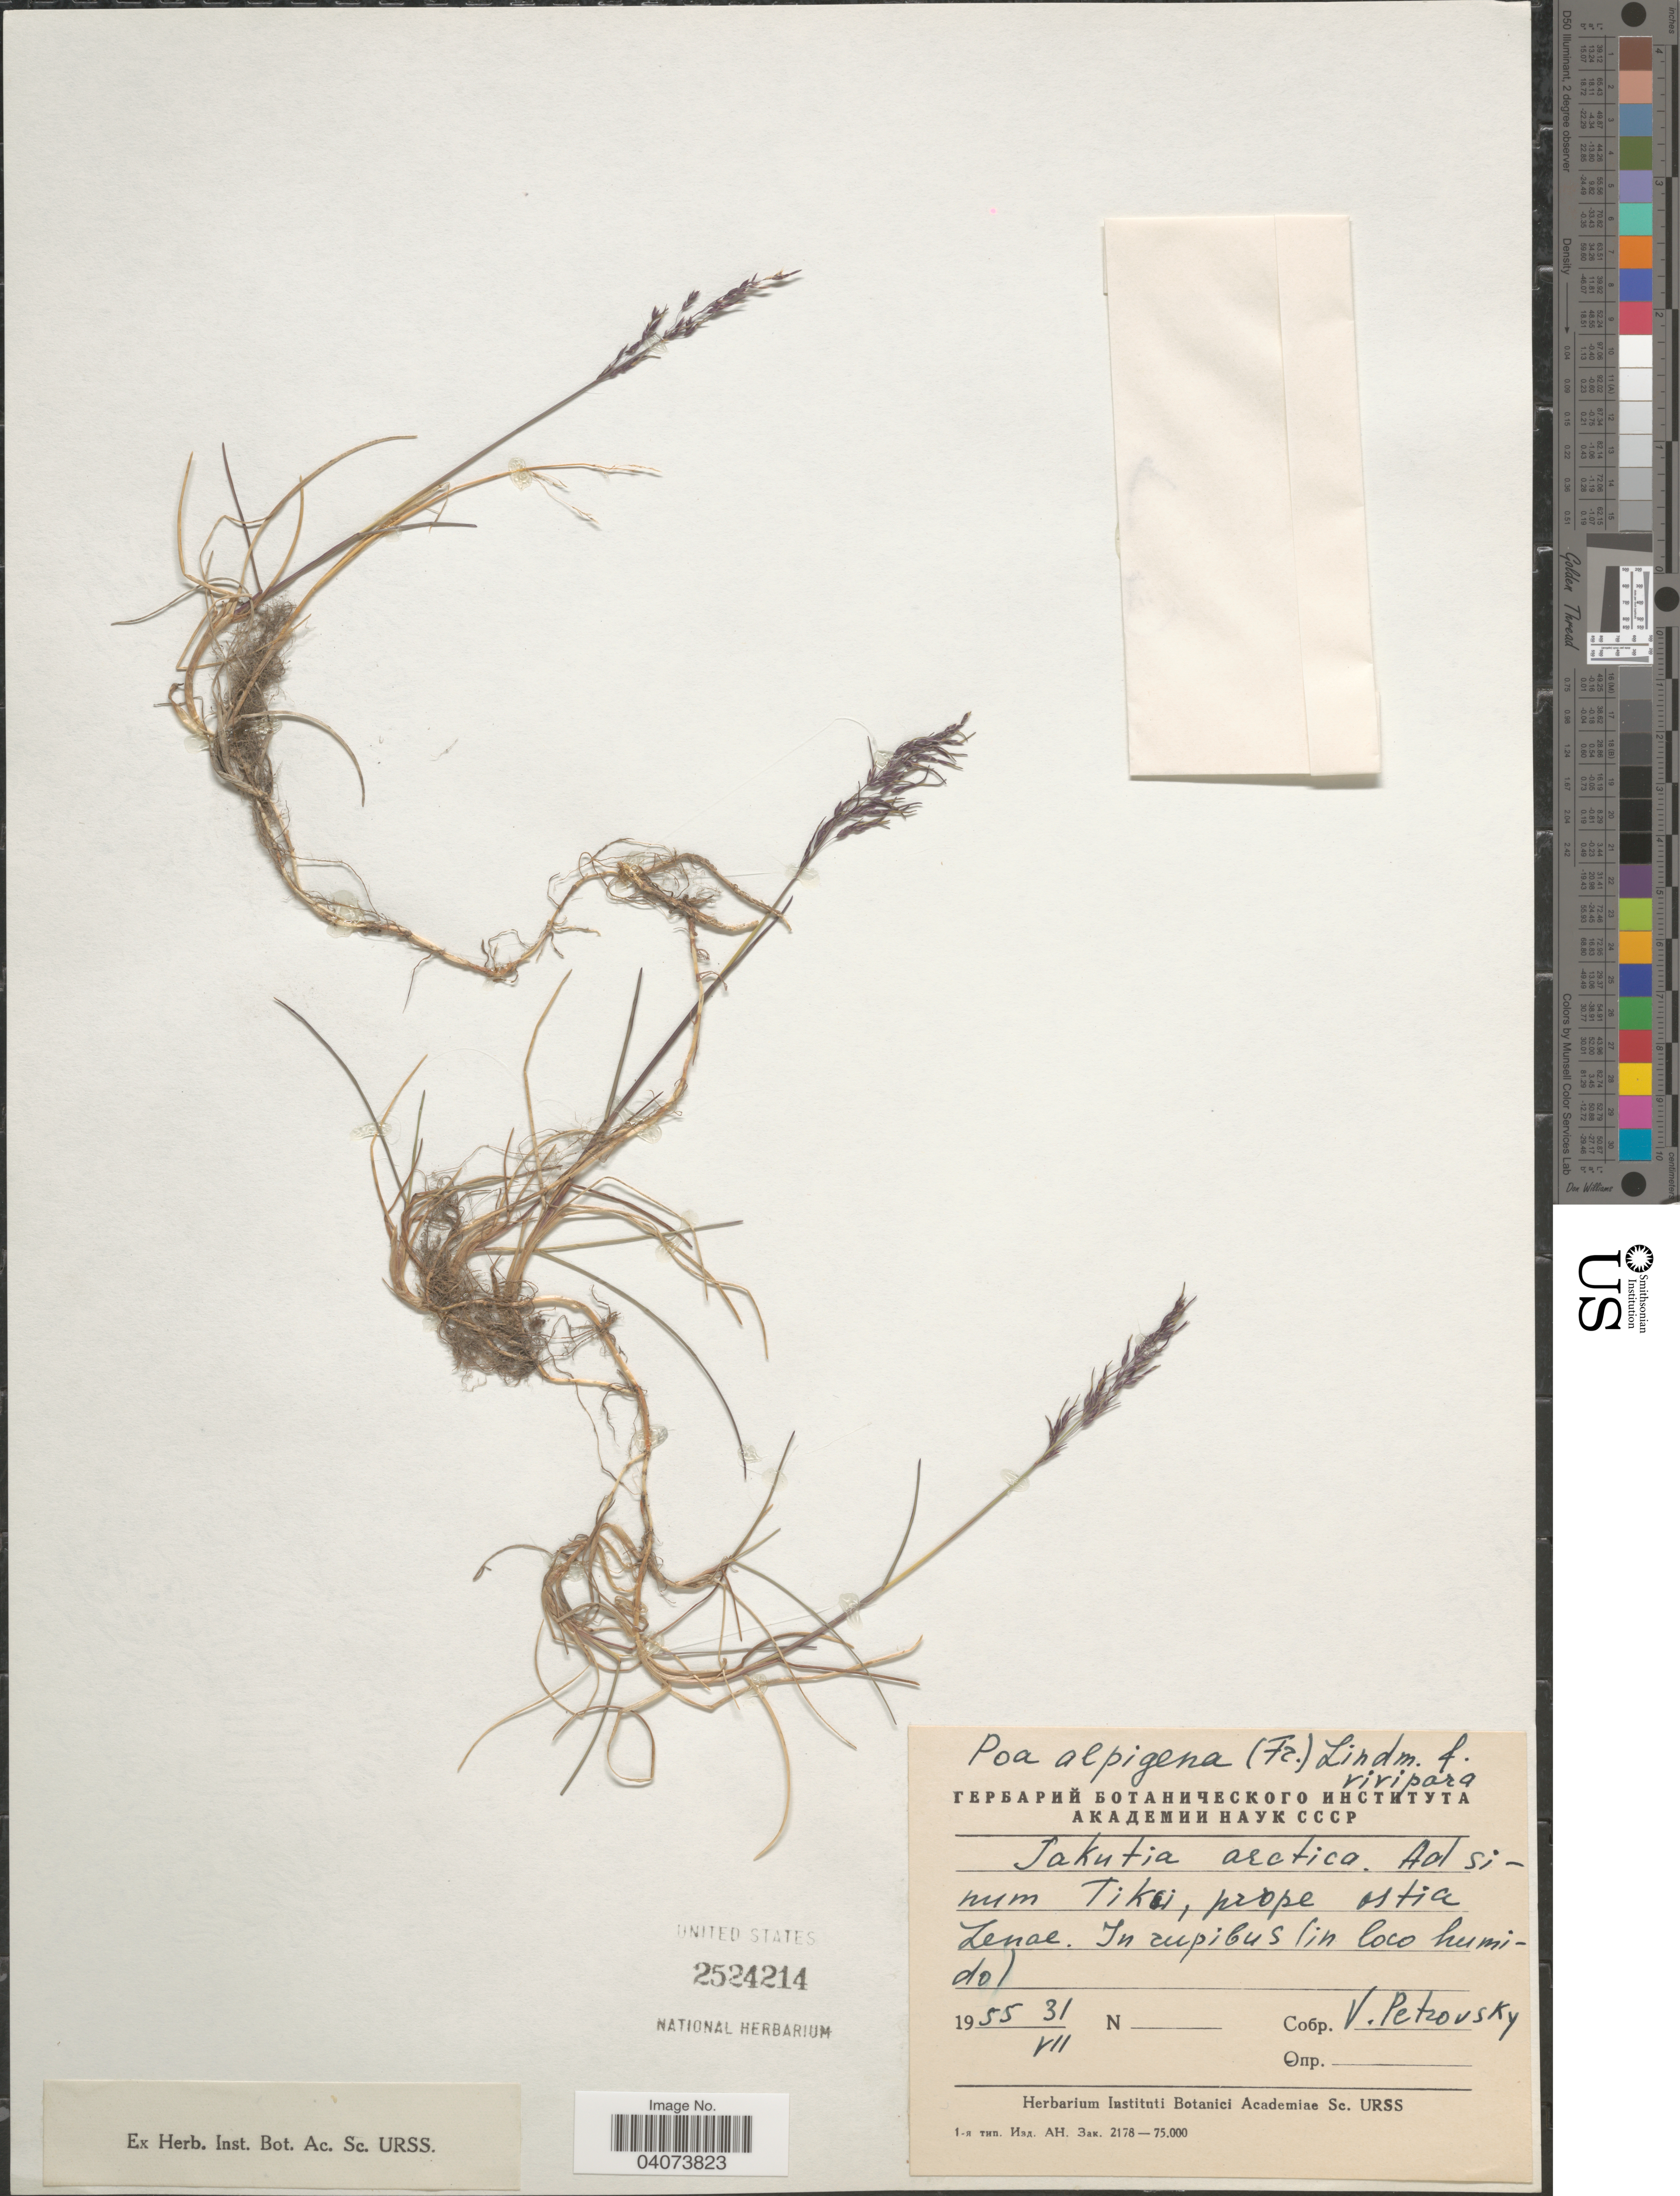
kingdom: Plantae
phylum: Tracheophyta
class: Liliopsida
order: Poales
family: Poaceae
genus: Poa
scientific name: Poa pratensis subsp. alpigena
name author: (Lindm.) Hiitonen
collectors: V. Petrovsky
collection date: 1955-07-31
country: Russian Federation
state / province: Sakha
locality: Jakutia arctica. Ad sinum Tiku, prope ostia Lenae. In rupibus (in loco humido).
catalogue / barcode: US 2524214